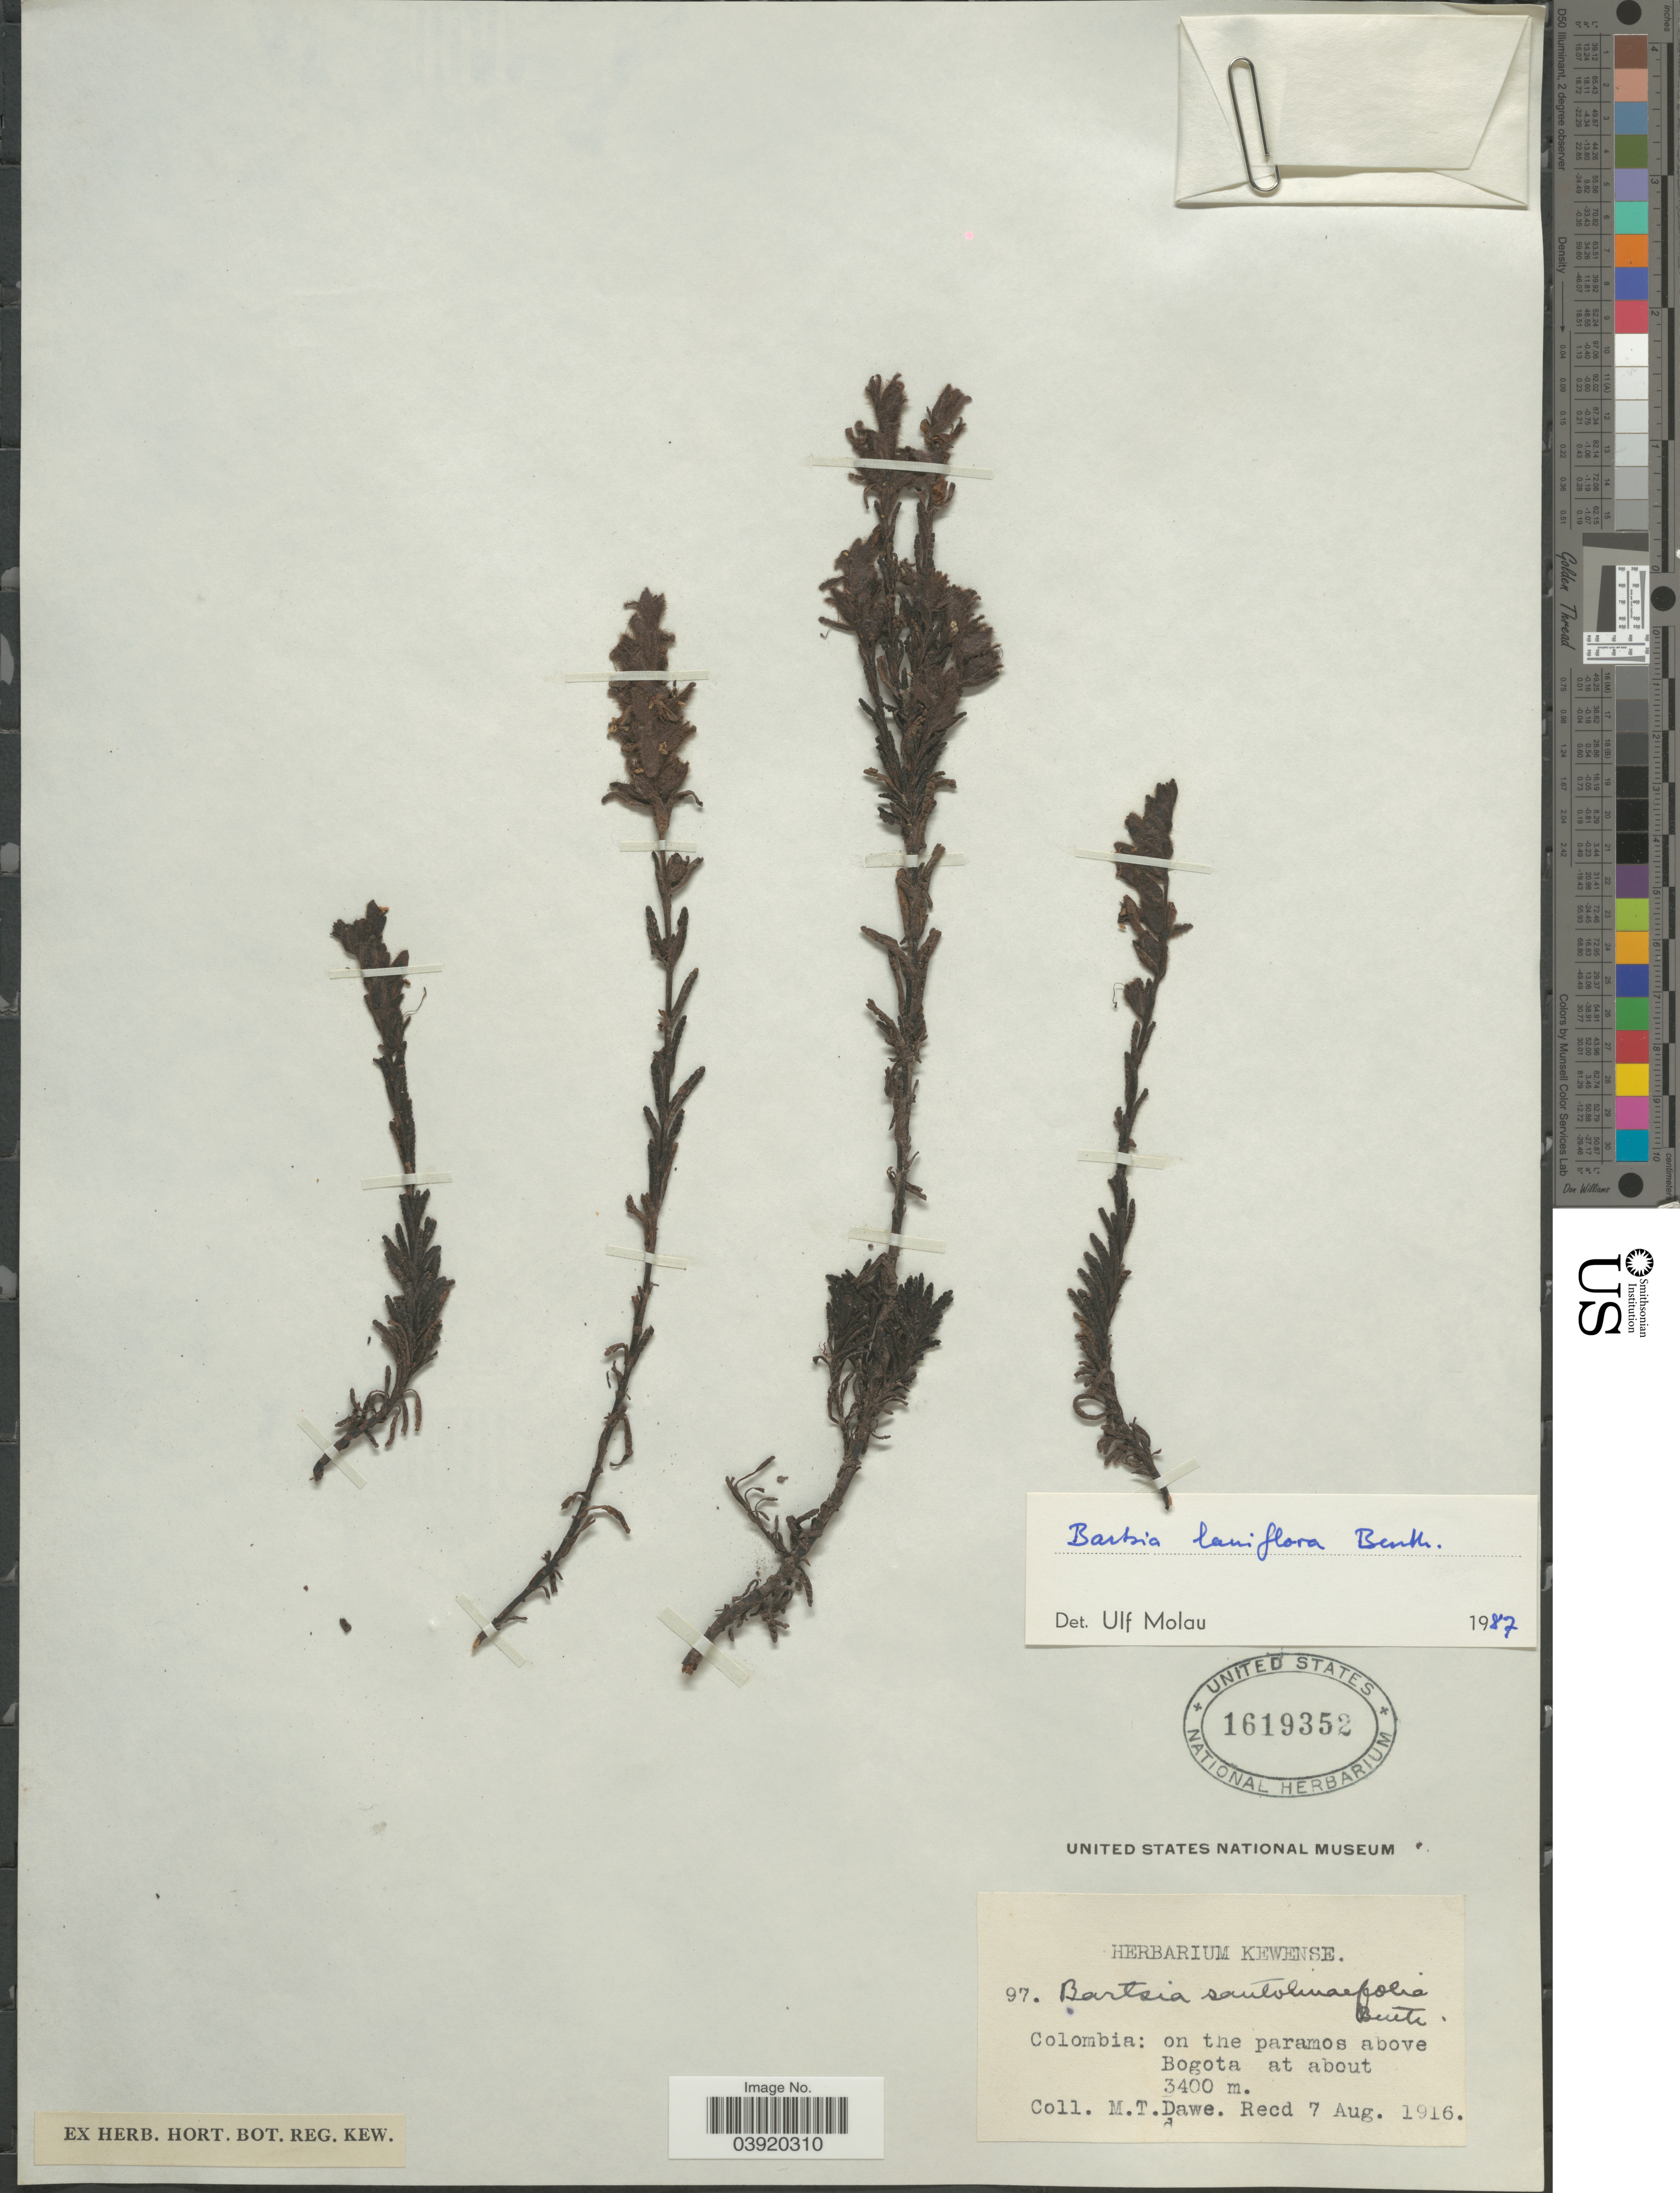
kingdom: Plantae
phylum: Tracheophyta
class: Magnoliopsida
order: Lamiales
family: Orobanchaceae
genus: Bartsia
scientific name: Bartsia laniflora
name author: Benth.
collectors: M. T. Dawe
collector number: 97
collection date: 1916-08-07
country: Colombia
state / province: Bogota D.C.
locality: On the paramos above Bogota.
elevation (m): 3400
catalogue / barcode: US 1619352